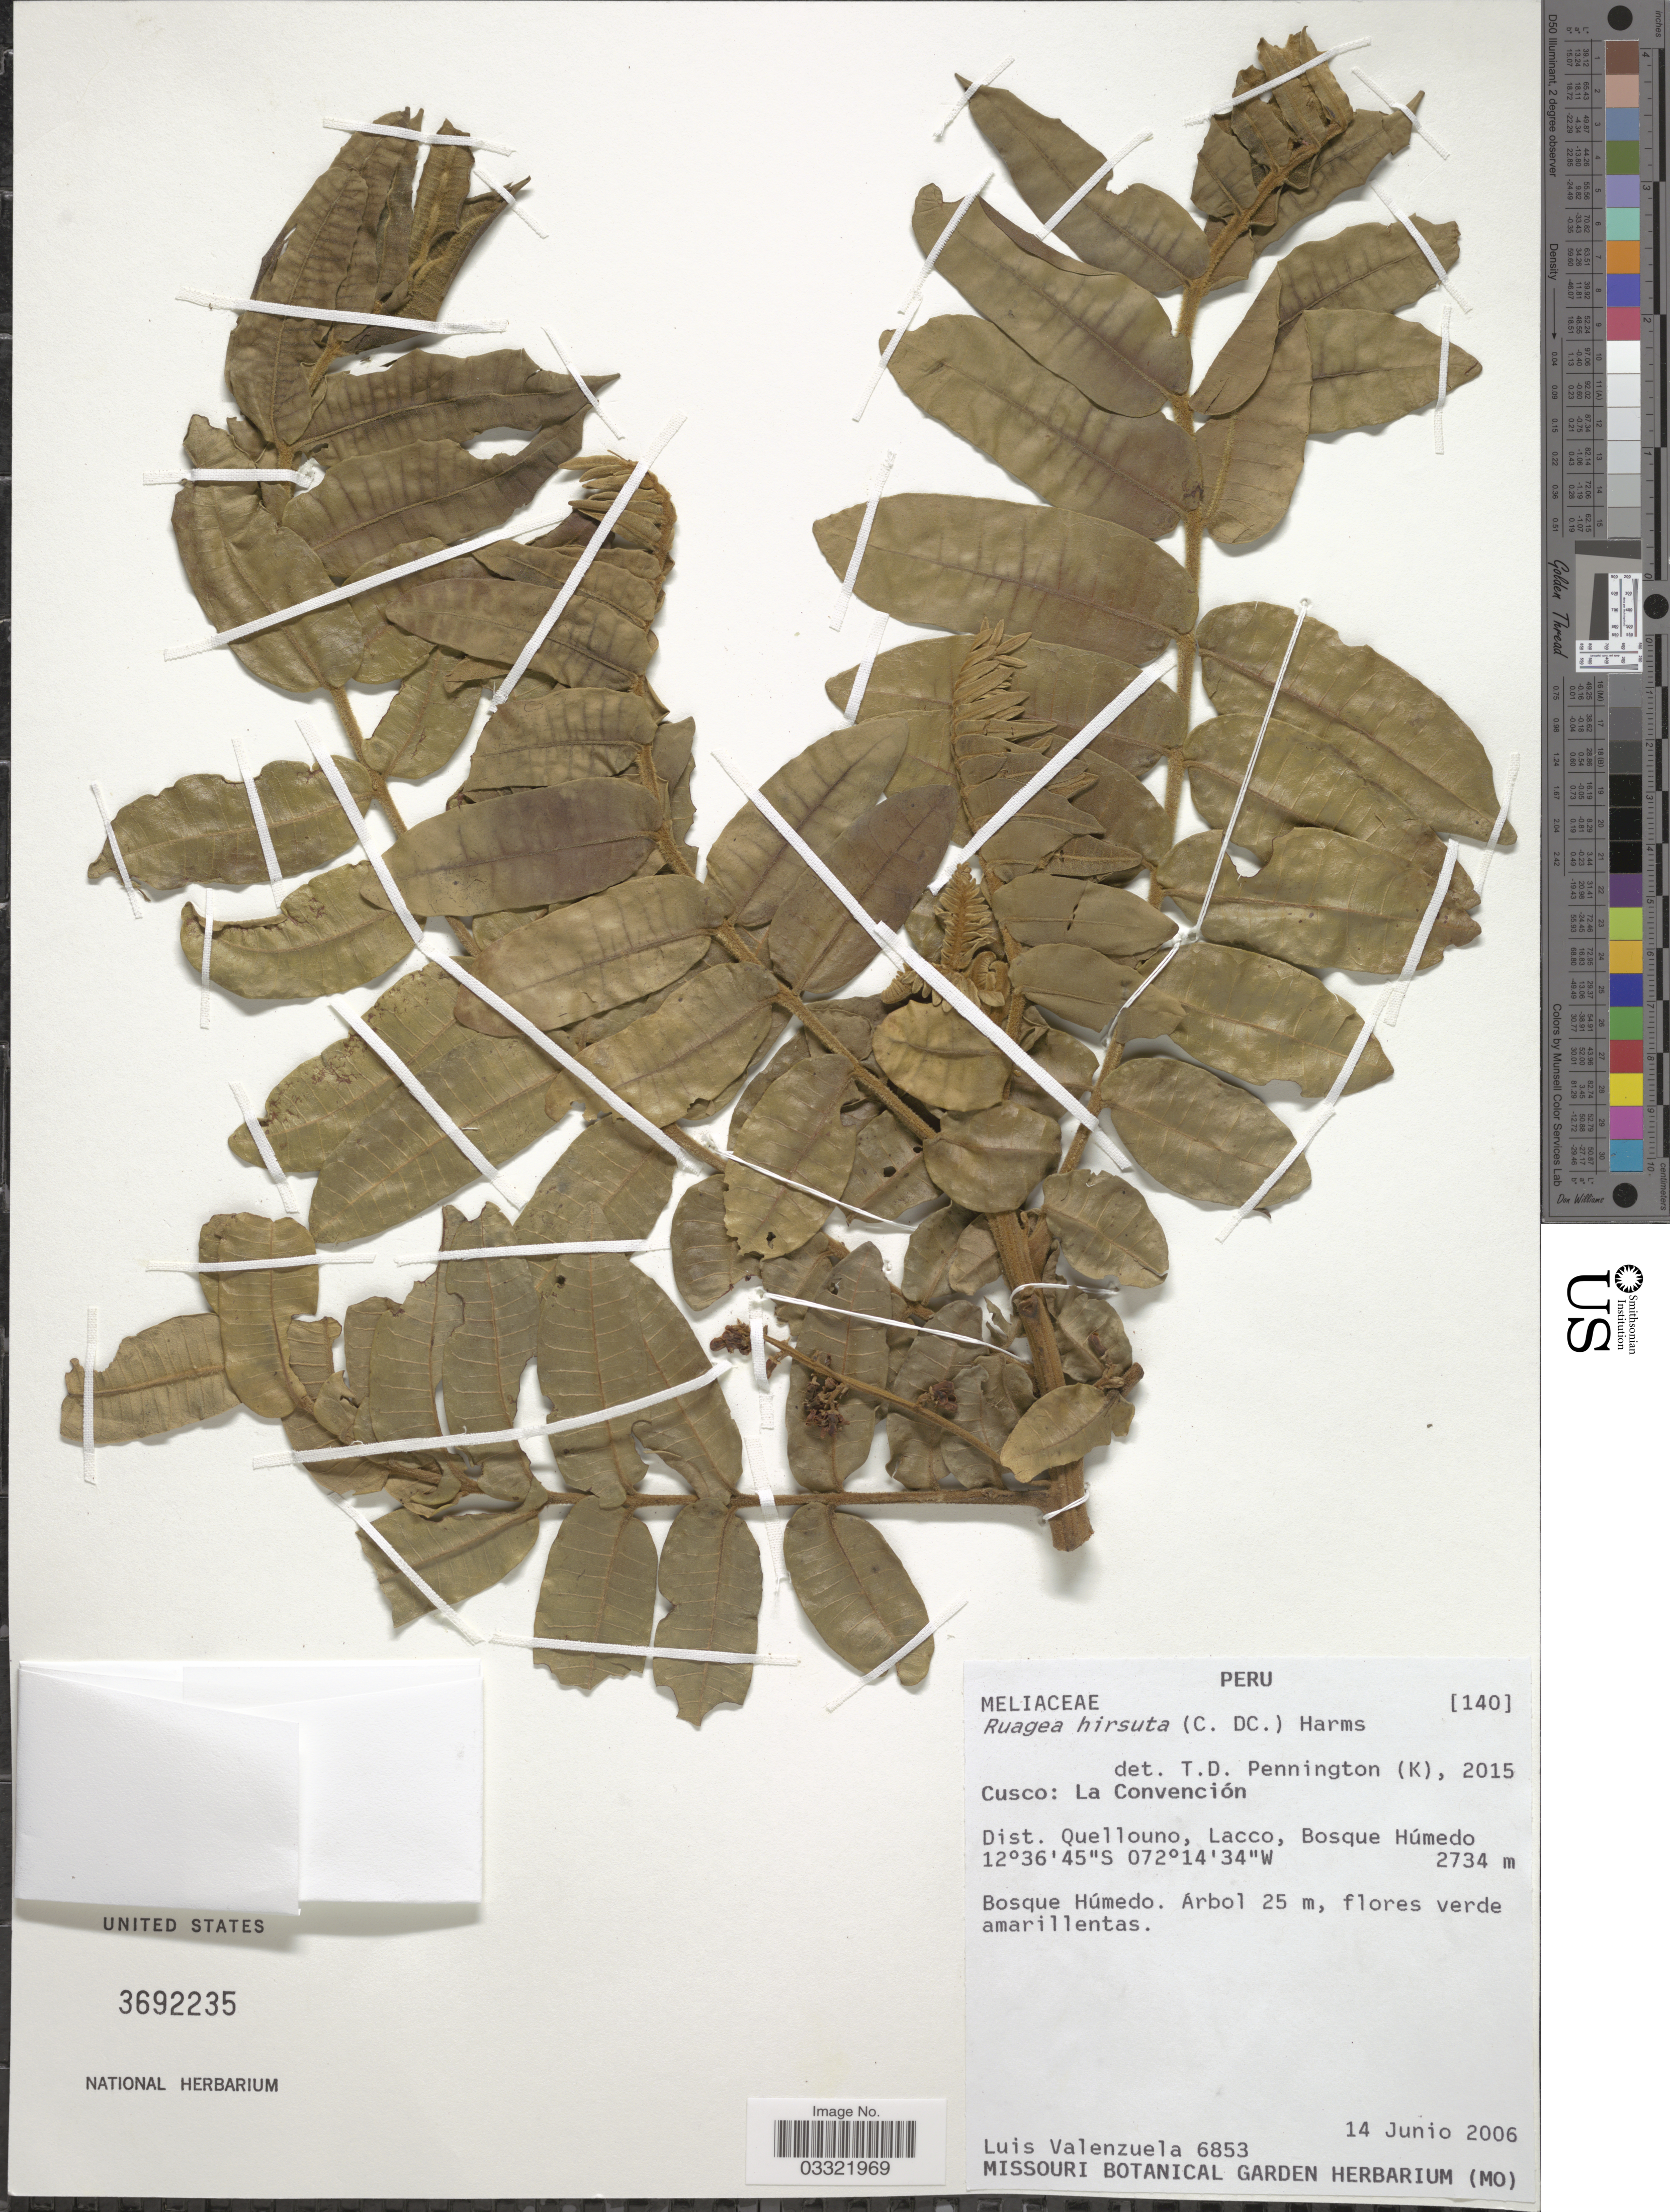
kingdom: Plantae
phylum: Tracheophyta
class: Magnoliopsida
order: Sapindales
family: Meliaceae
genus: Ruagea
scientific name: Ruagea hirsuta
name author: (C. DC.) Harms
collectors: L. Valenzuela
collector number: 6853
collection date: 2006-06-14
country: Peru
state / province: Cusco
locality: La Convención, Dist. Quellouno, Lacco.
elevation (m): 2734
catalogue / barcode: US 3692235